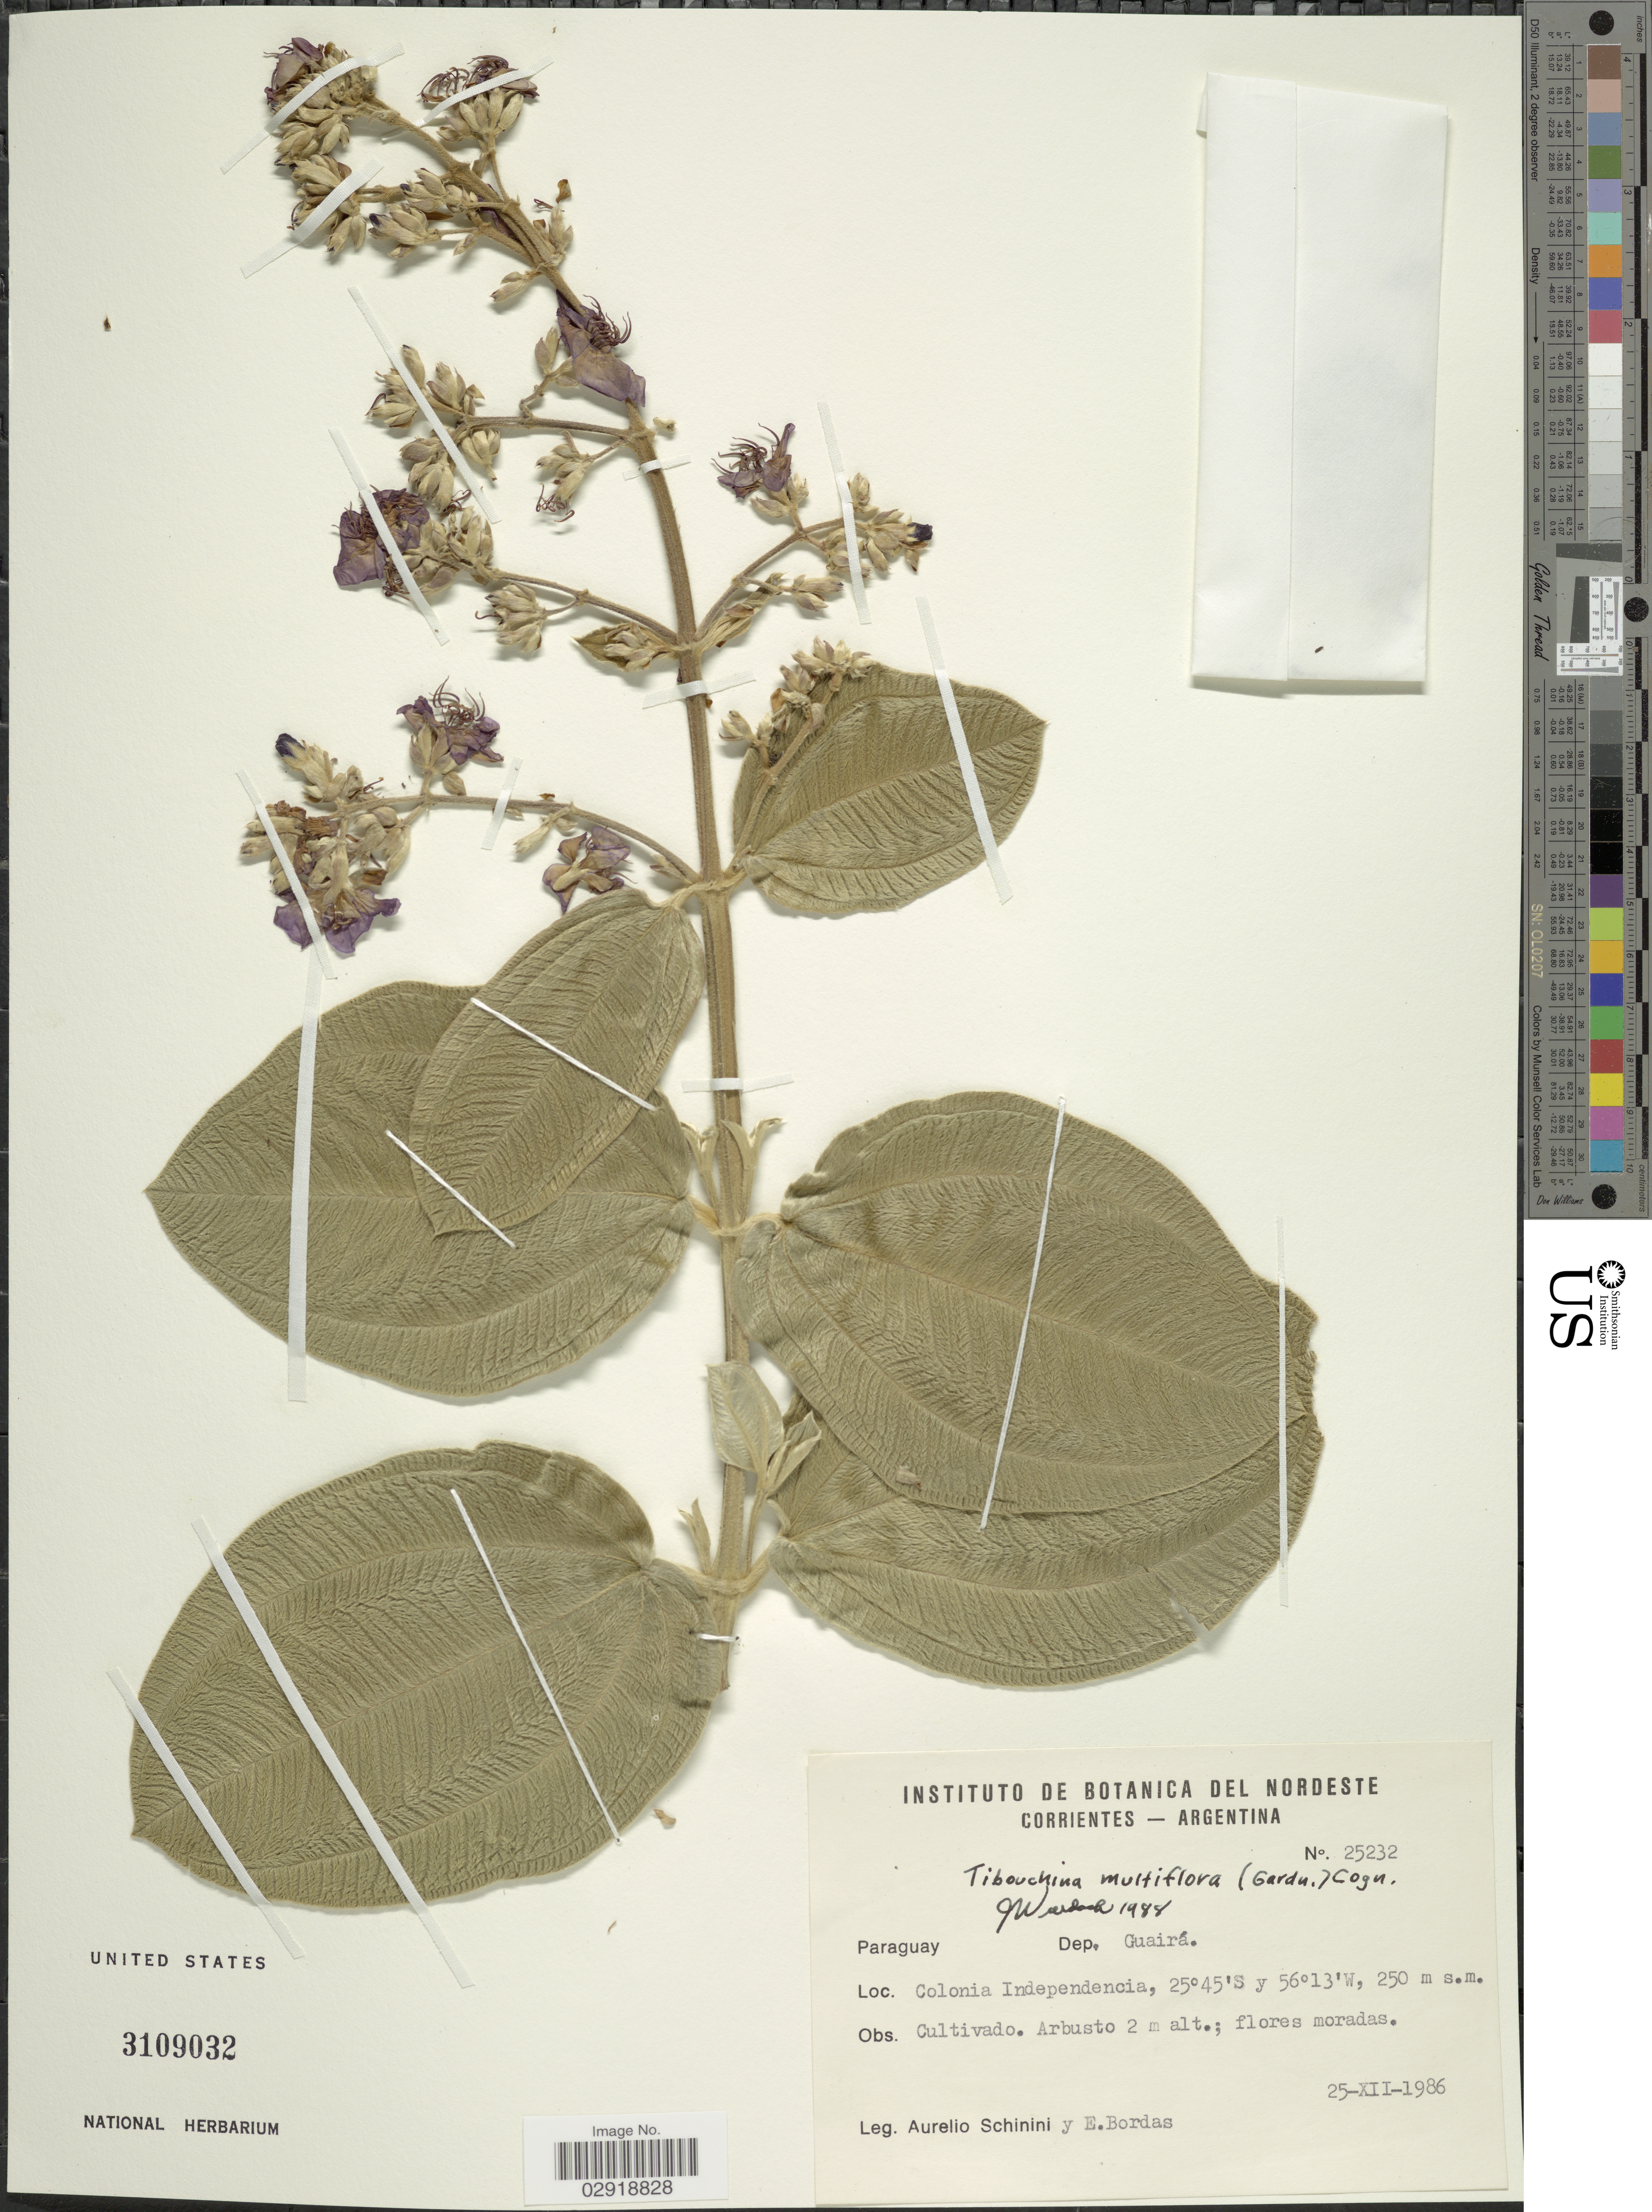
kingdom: Plantae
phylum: Tracheophyta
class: Magnoliopsida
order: Myrtales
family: Melastomataceae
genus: Pleroma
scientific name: Pleroma heteromallum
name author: (D. Don) D. Don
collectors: A. Schinini & E. Bordas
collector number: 25232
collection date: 1986-12-25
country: Paraguay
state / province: Guaira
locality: Dep. Guairá. Colonia Independencia.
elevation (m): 250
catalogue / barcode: US 3109032